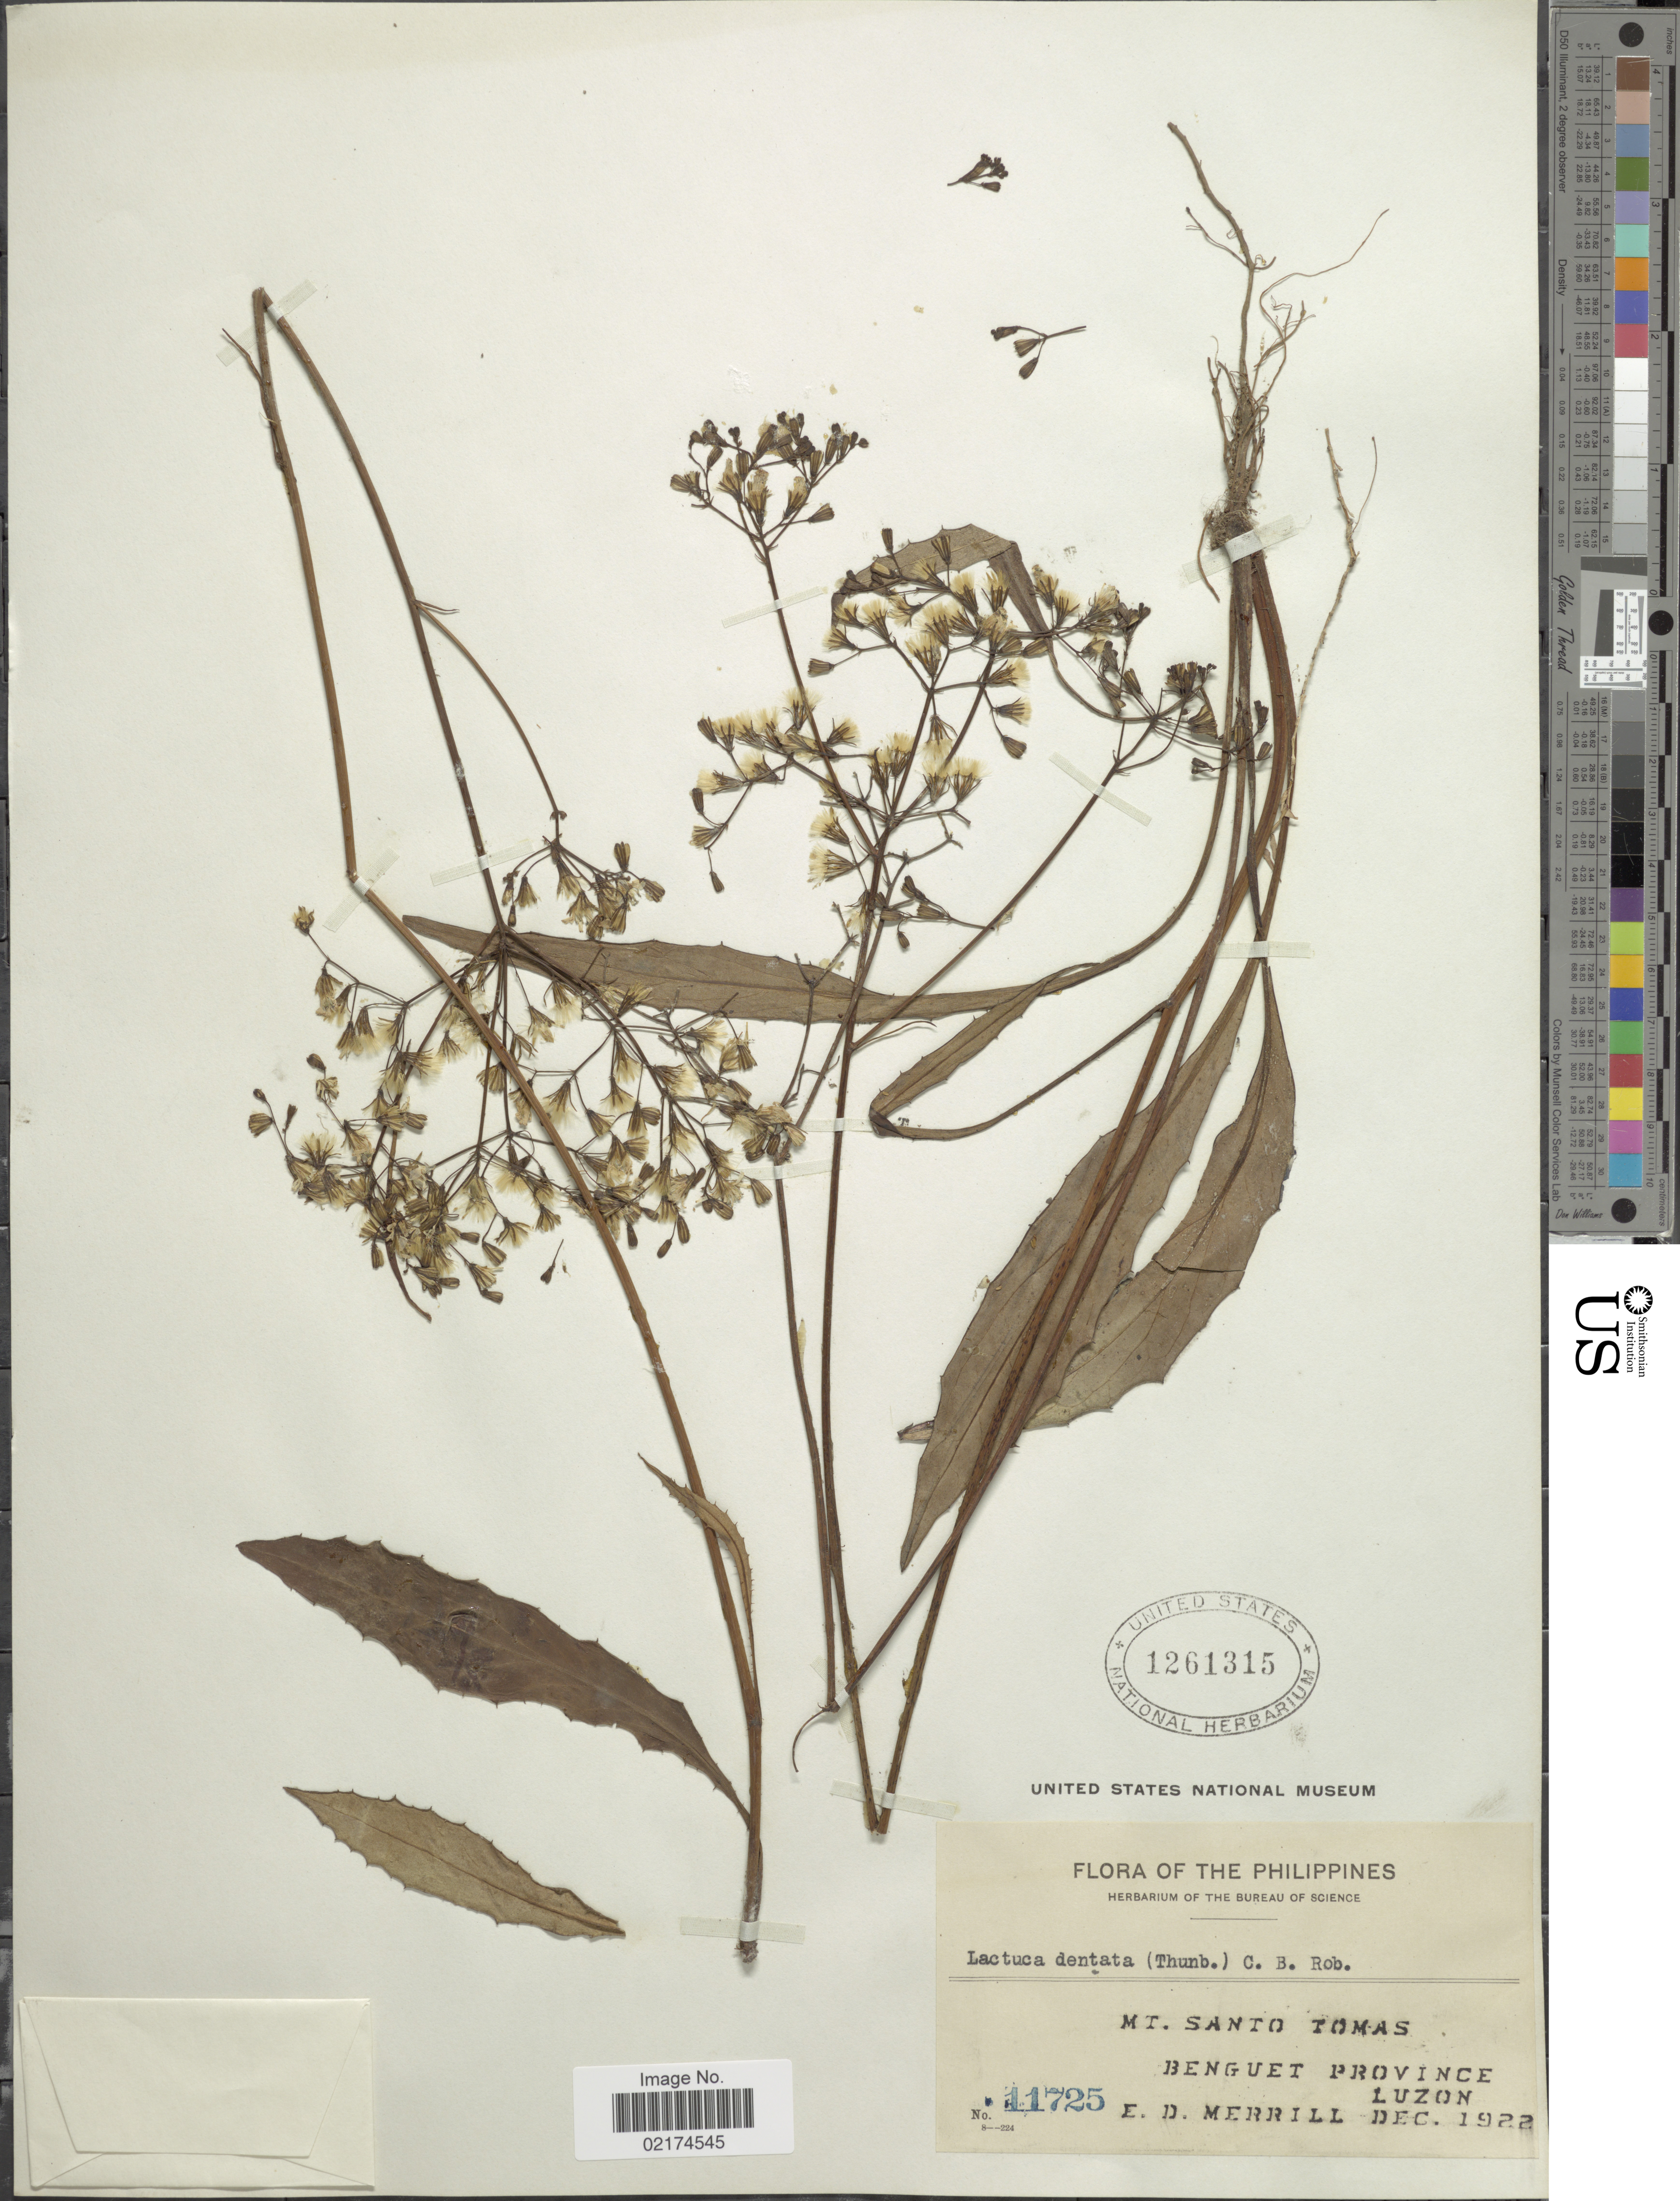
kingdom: Plantae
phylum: Tracheophyta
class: Magnoliopsida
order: Asterales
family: Asteraceae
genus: Ixeridium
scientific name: Ixeridium dentatum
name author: (Thunb.) Tzvelev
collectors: E. D. Merrill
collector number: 11725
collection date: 1922-12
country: Philippines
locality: Mt. Santo Tomas, Benguet Province, Luzon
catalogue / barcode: US 1261315